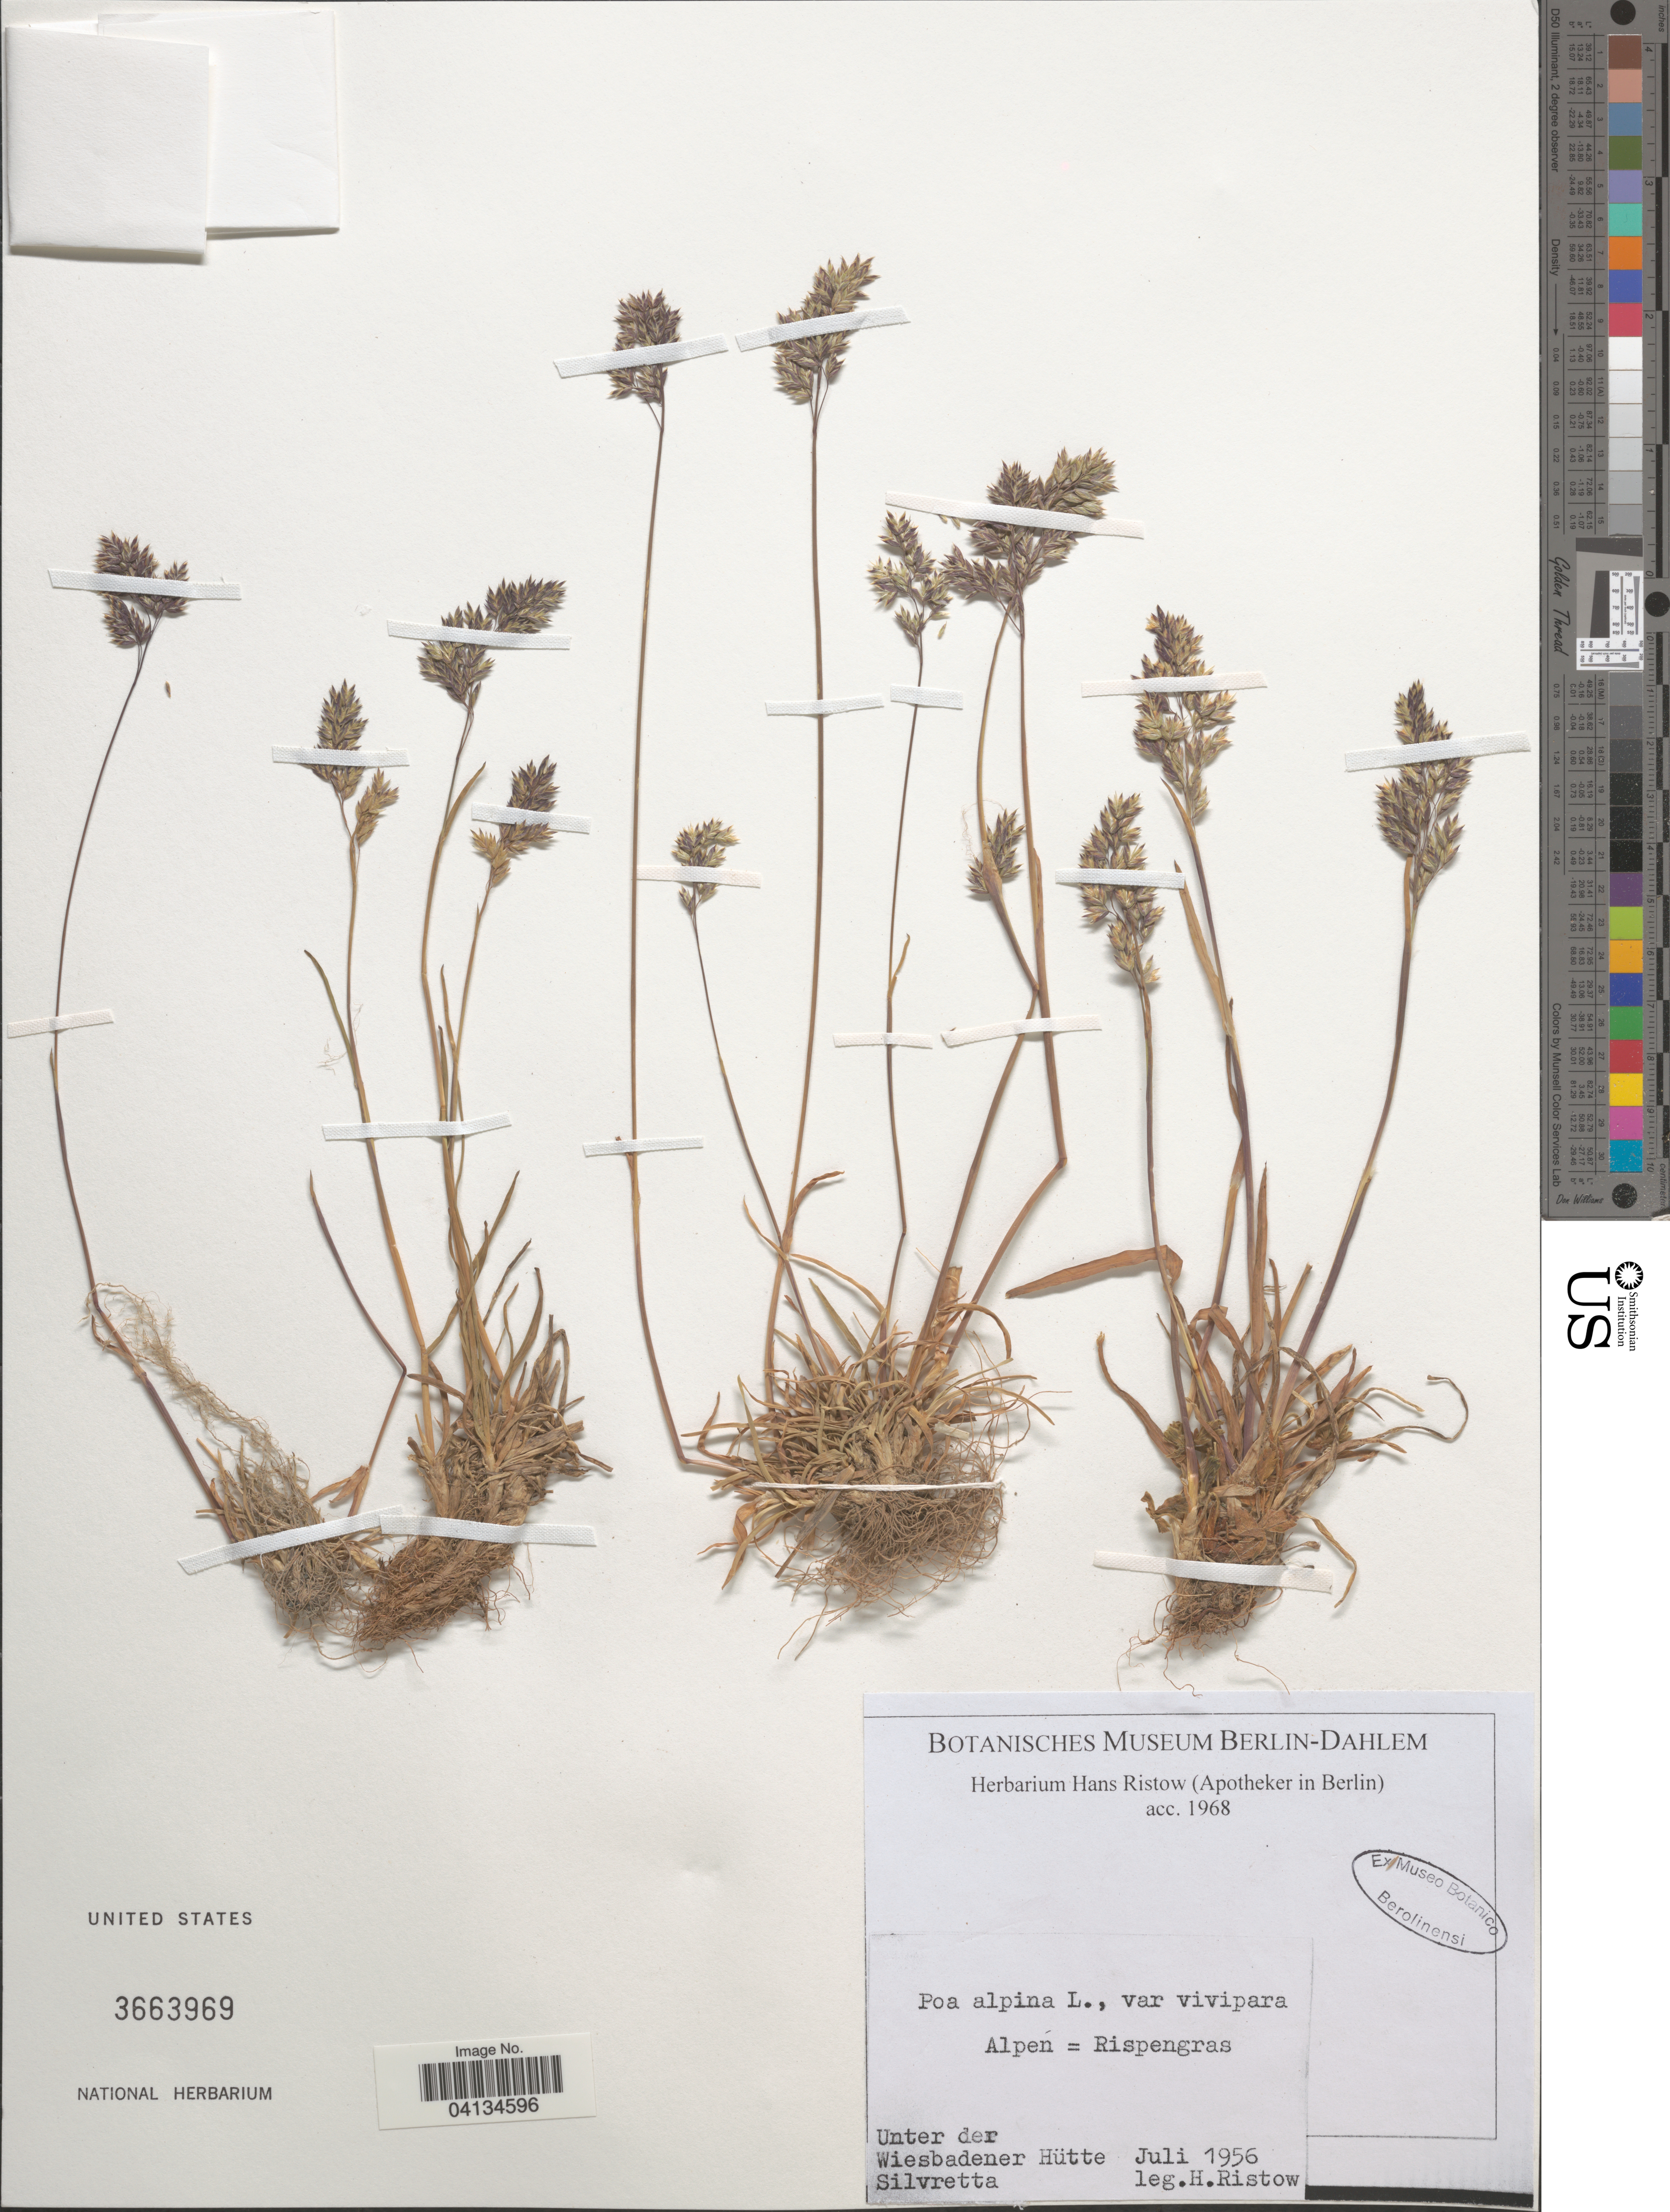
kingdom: Plantae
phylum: Tracheophyta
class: Liliopsida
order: Poales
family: Poaceae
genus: Poa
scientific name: Poa alpina var. vivipara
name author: L.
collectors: H. Ristow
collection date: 1956-07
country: Austria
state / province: Vorarlberg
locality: Unter der Wiesbadener Hütte Silvretta.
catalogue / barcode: US 3663969